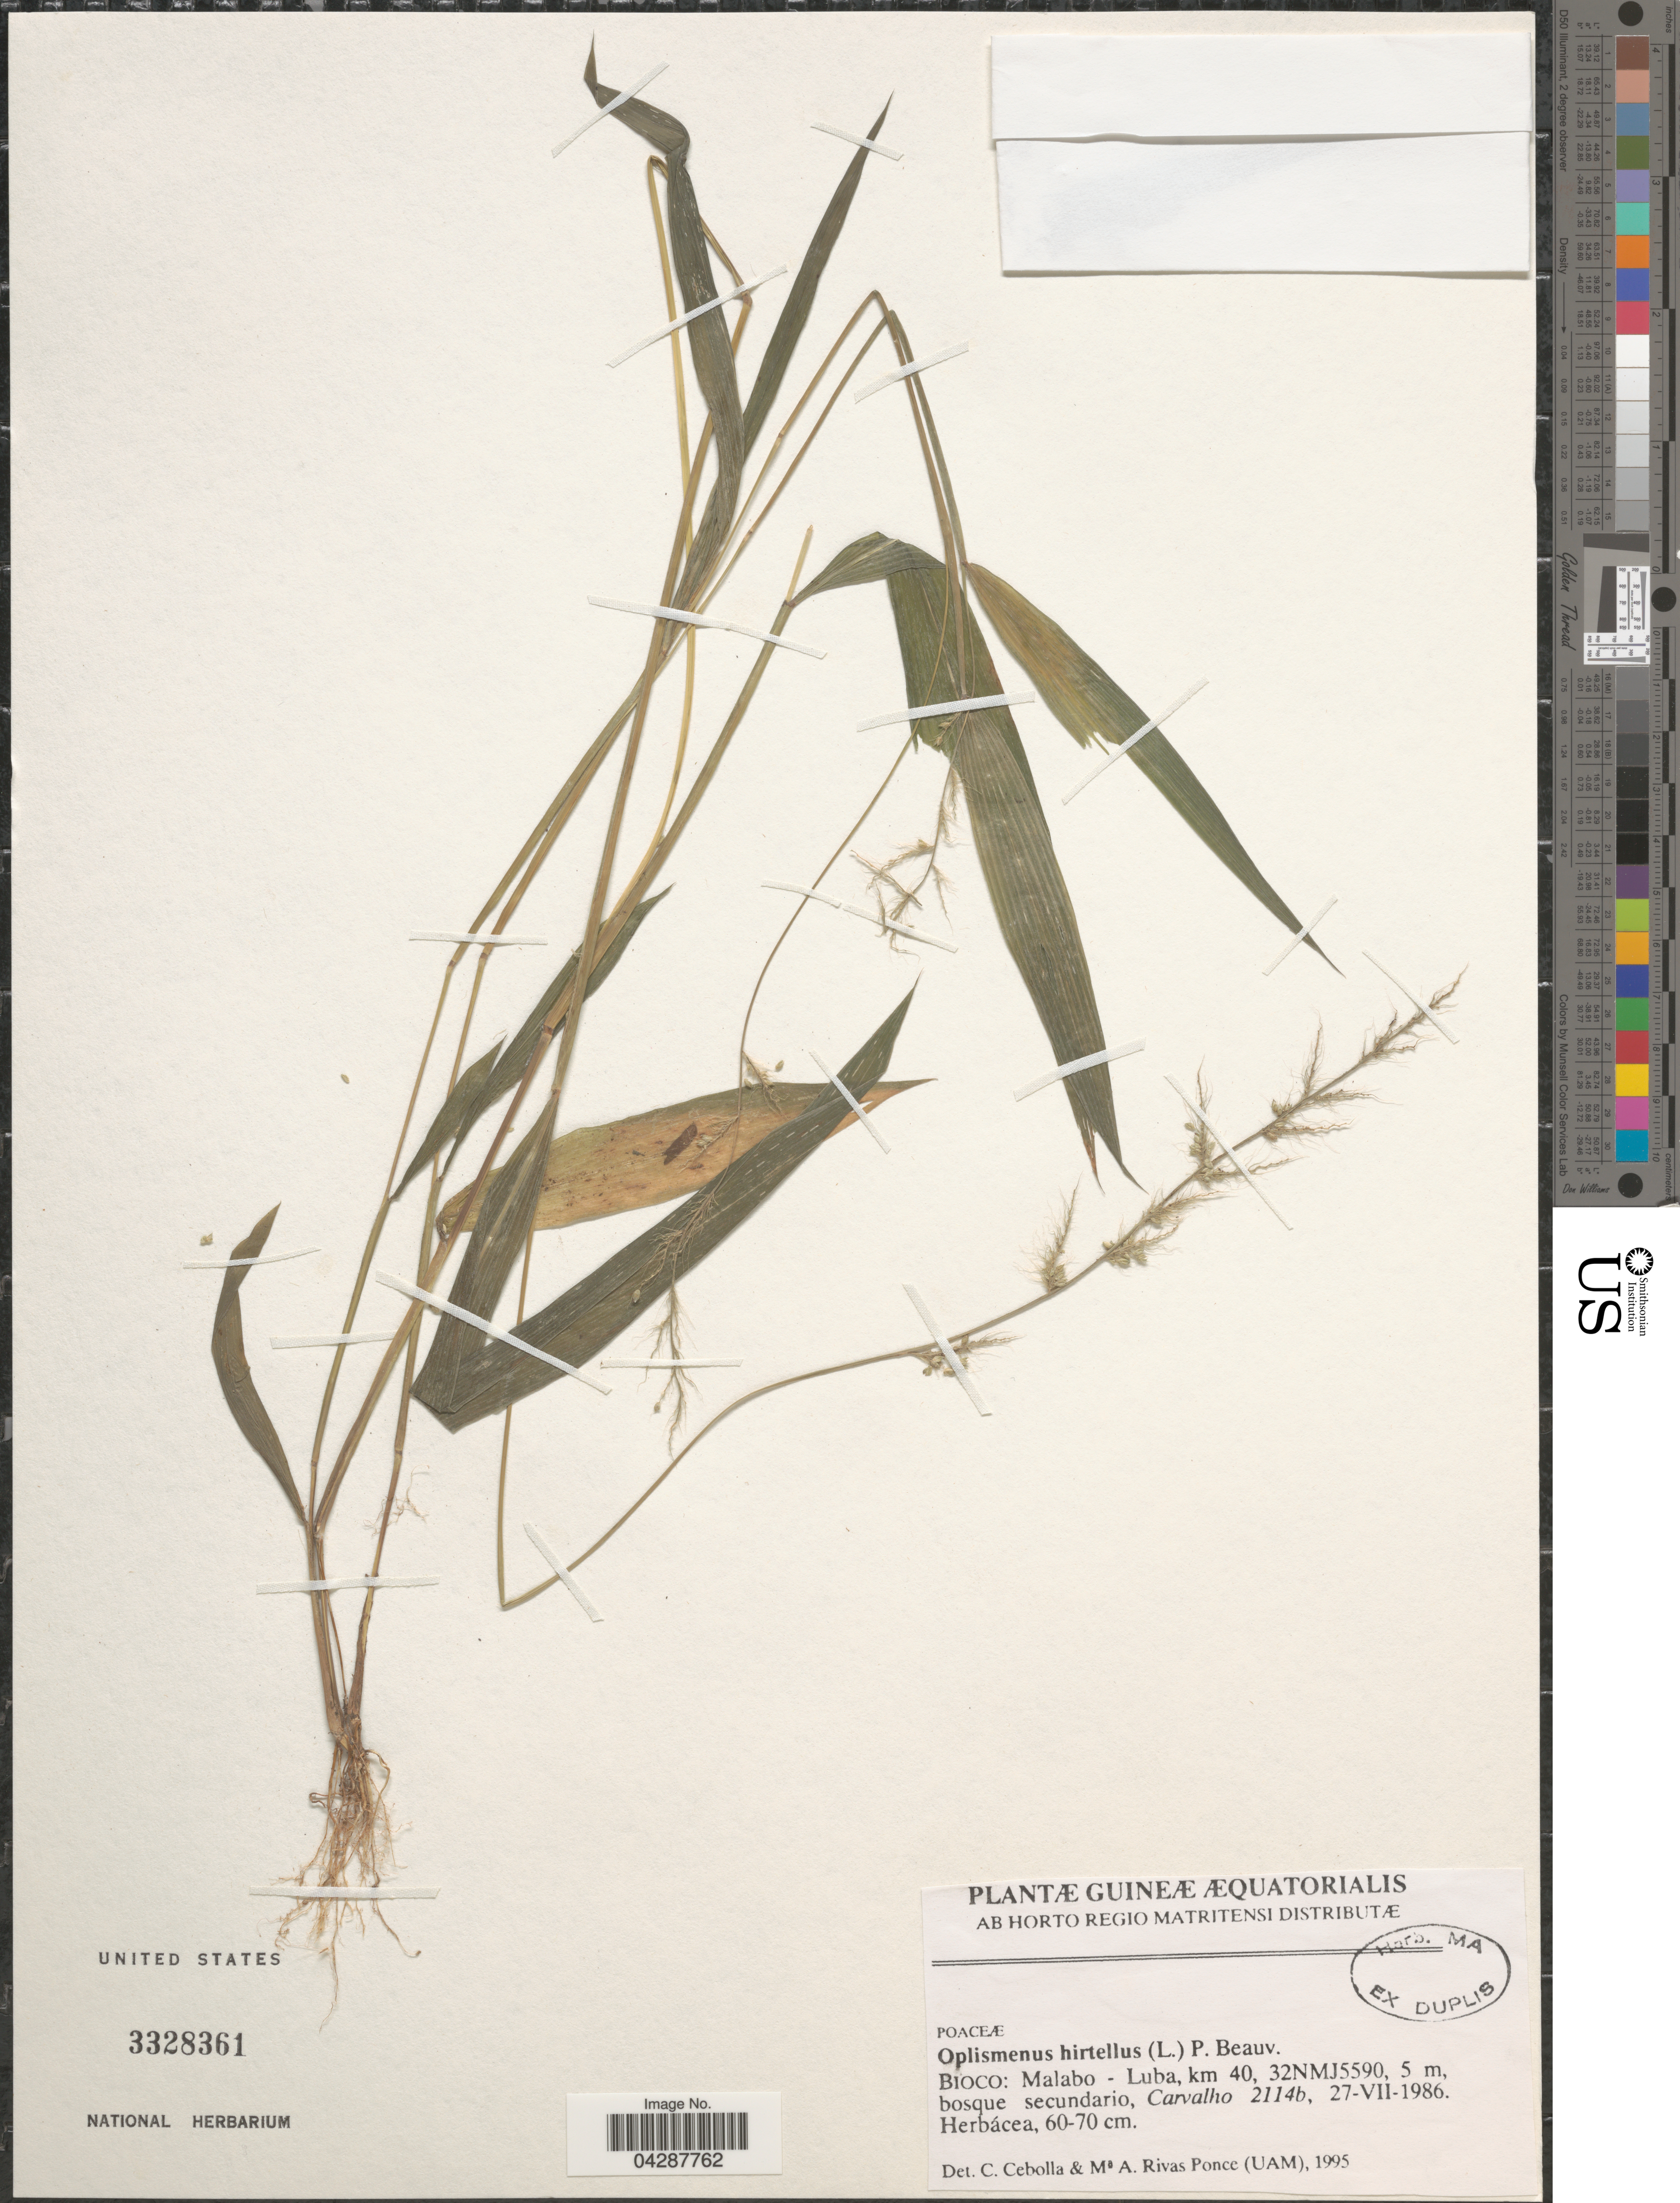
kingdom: Plantae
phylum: Tracheophyta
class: Liliopsida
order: Poales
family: Poaceae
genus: Oplismenus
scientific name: Oplismenus hirtellus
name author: (L.) P. Beauv.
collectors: Carvalho, --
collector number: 2114b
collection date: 1986-07-27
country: Equatorial Guinea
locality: Guineæ Æquatorialis. Bioco: Malabo - Luba, km 40, 32NMJ5590.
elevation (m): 5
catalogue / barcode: US 3328361